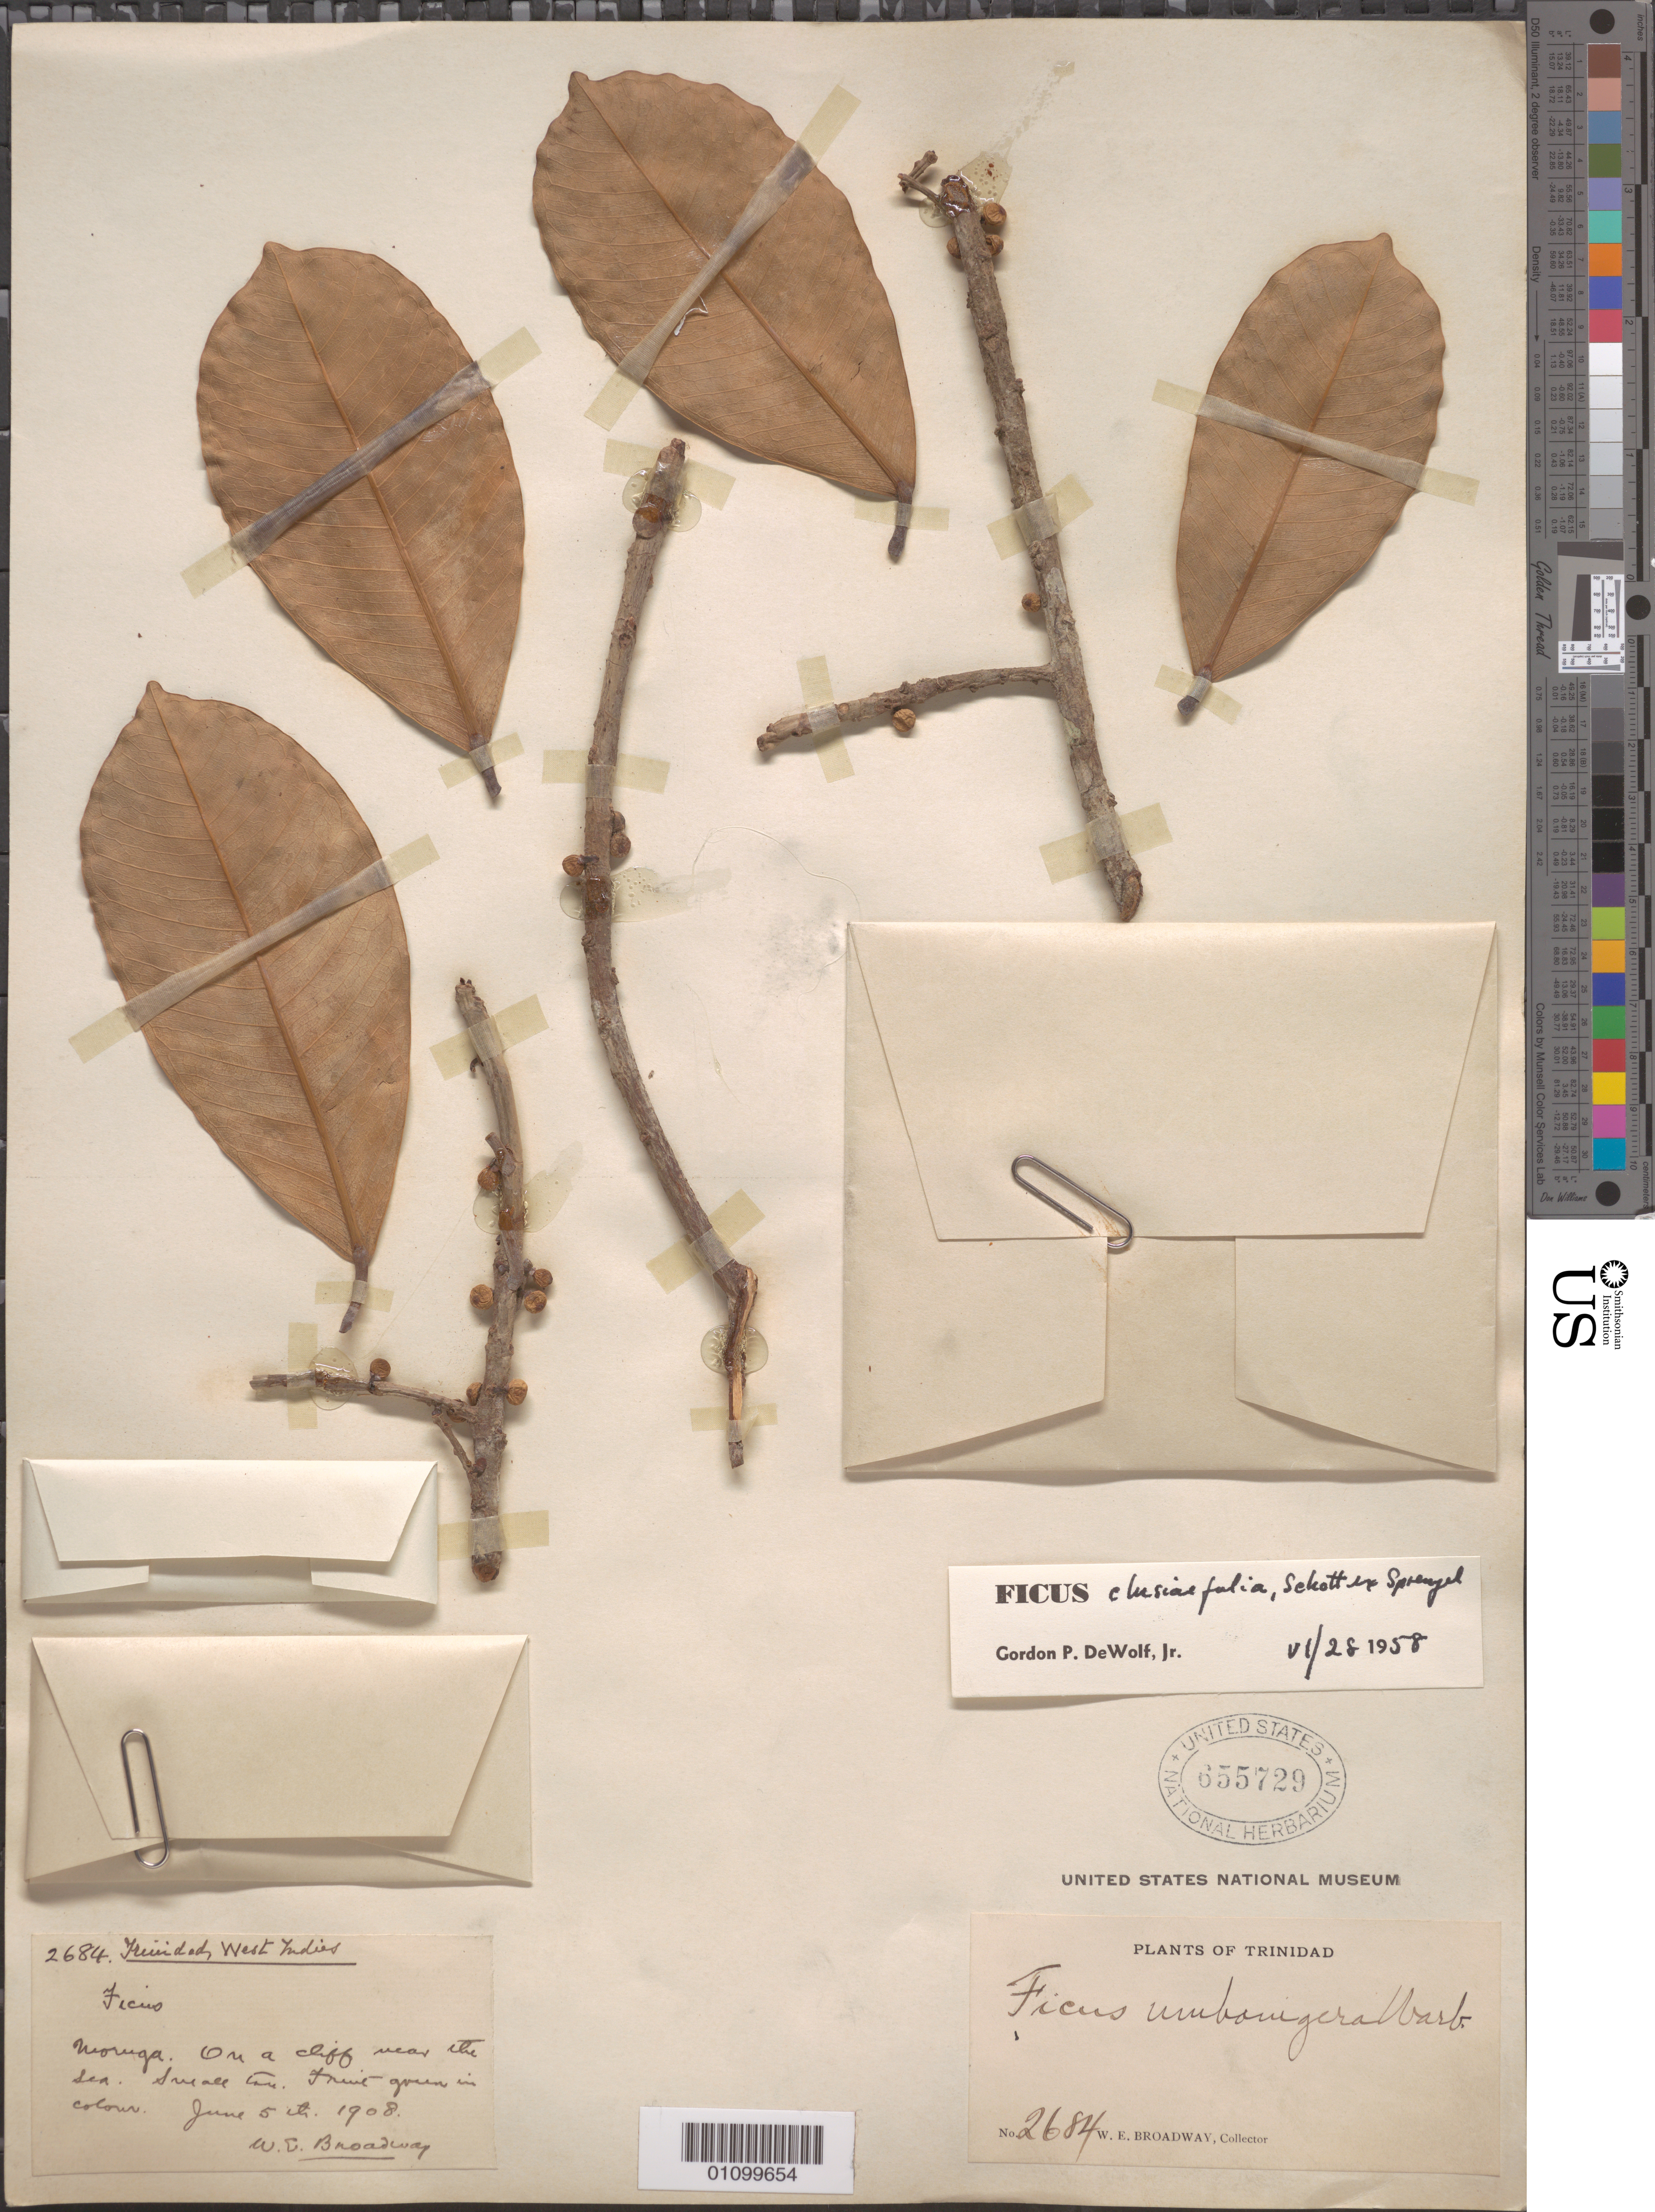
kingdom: Plantae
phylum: Tracheophyta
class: Magnoliopsida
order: Rosales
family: Moraceae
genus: Ficus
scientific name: Ficus clusiifolia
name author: Schott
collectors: W. E. Broadway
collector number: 2684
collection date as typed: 05 Jun 1908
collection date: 1908-06-05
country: Trinidad and Tobago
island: Trinidad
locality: Moruga. On a cliff near the sea.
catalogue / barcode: US 655729